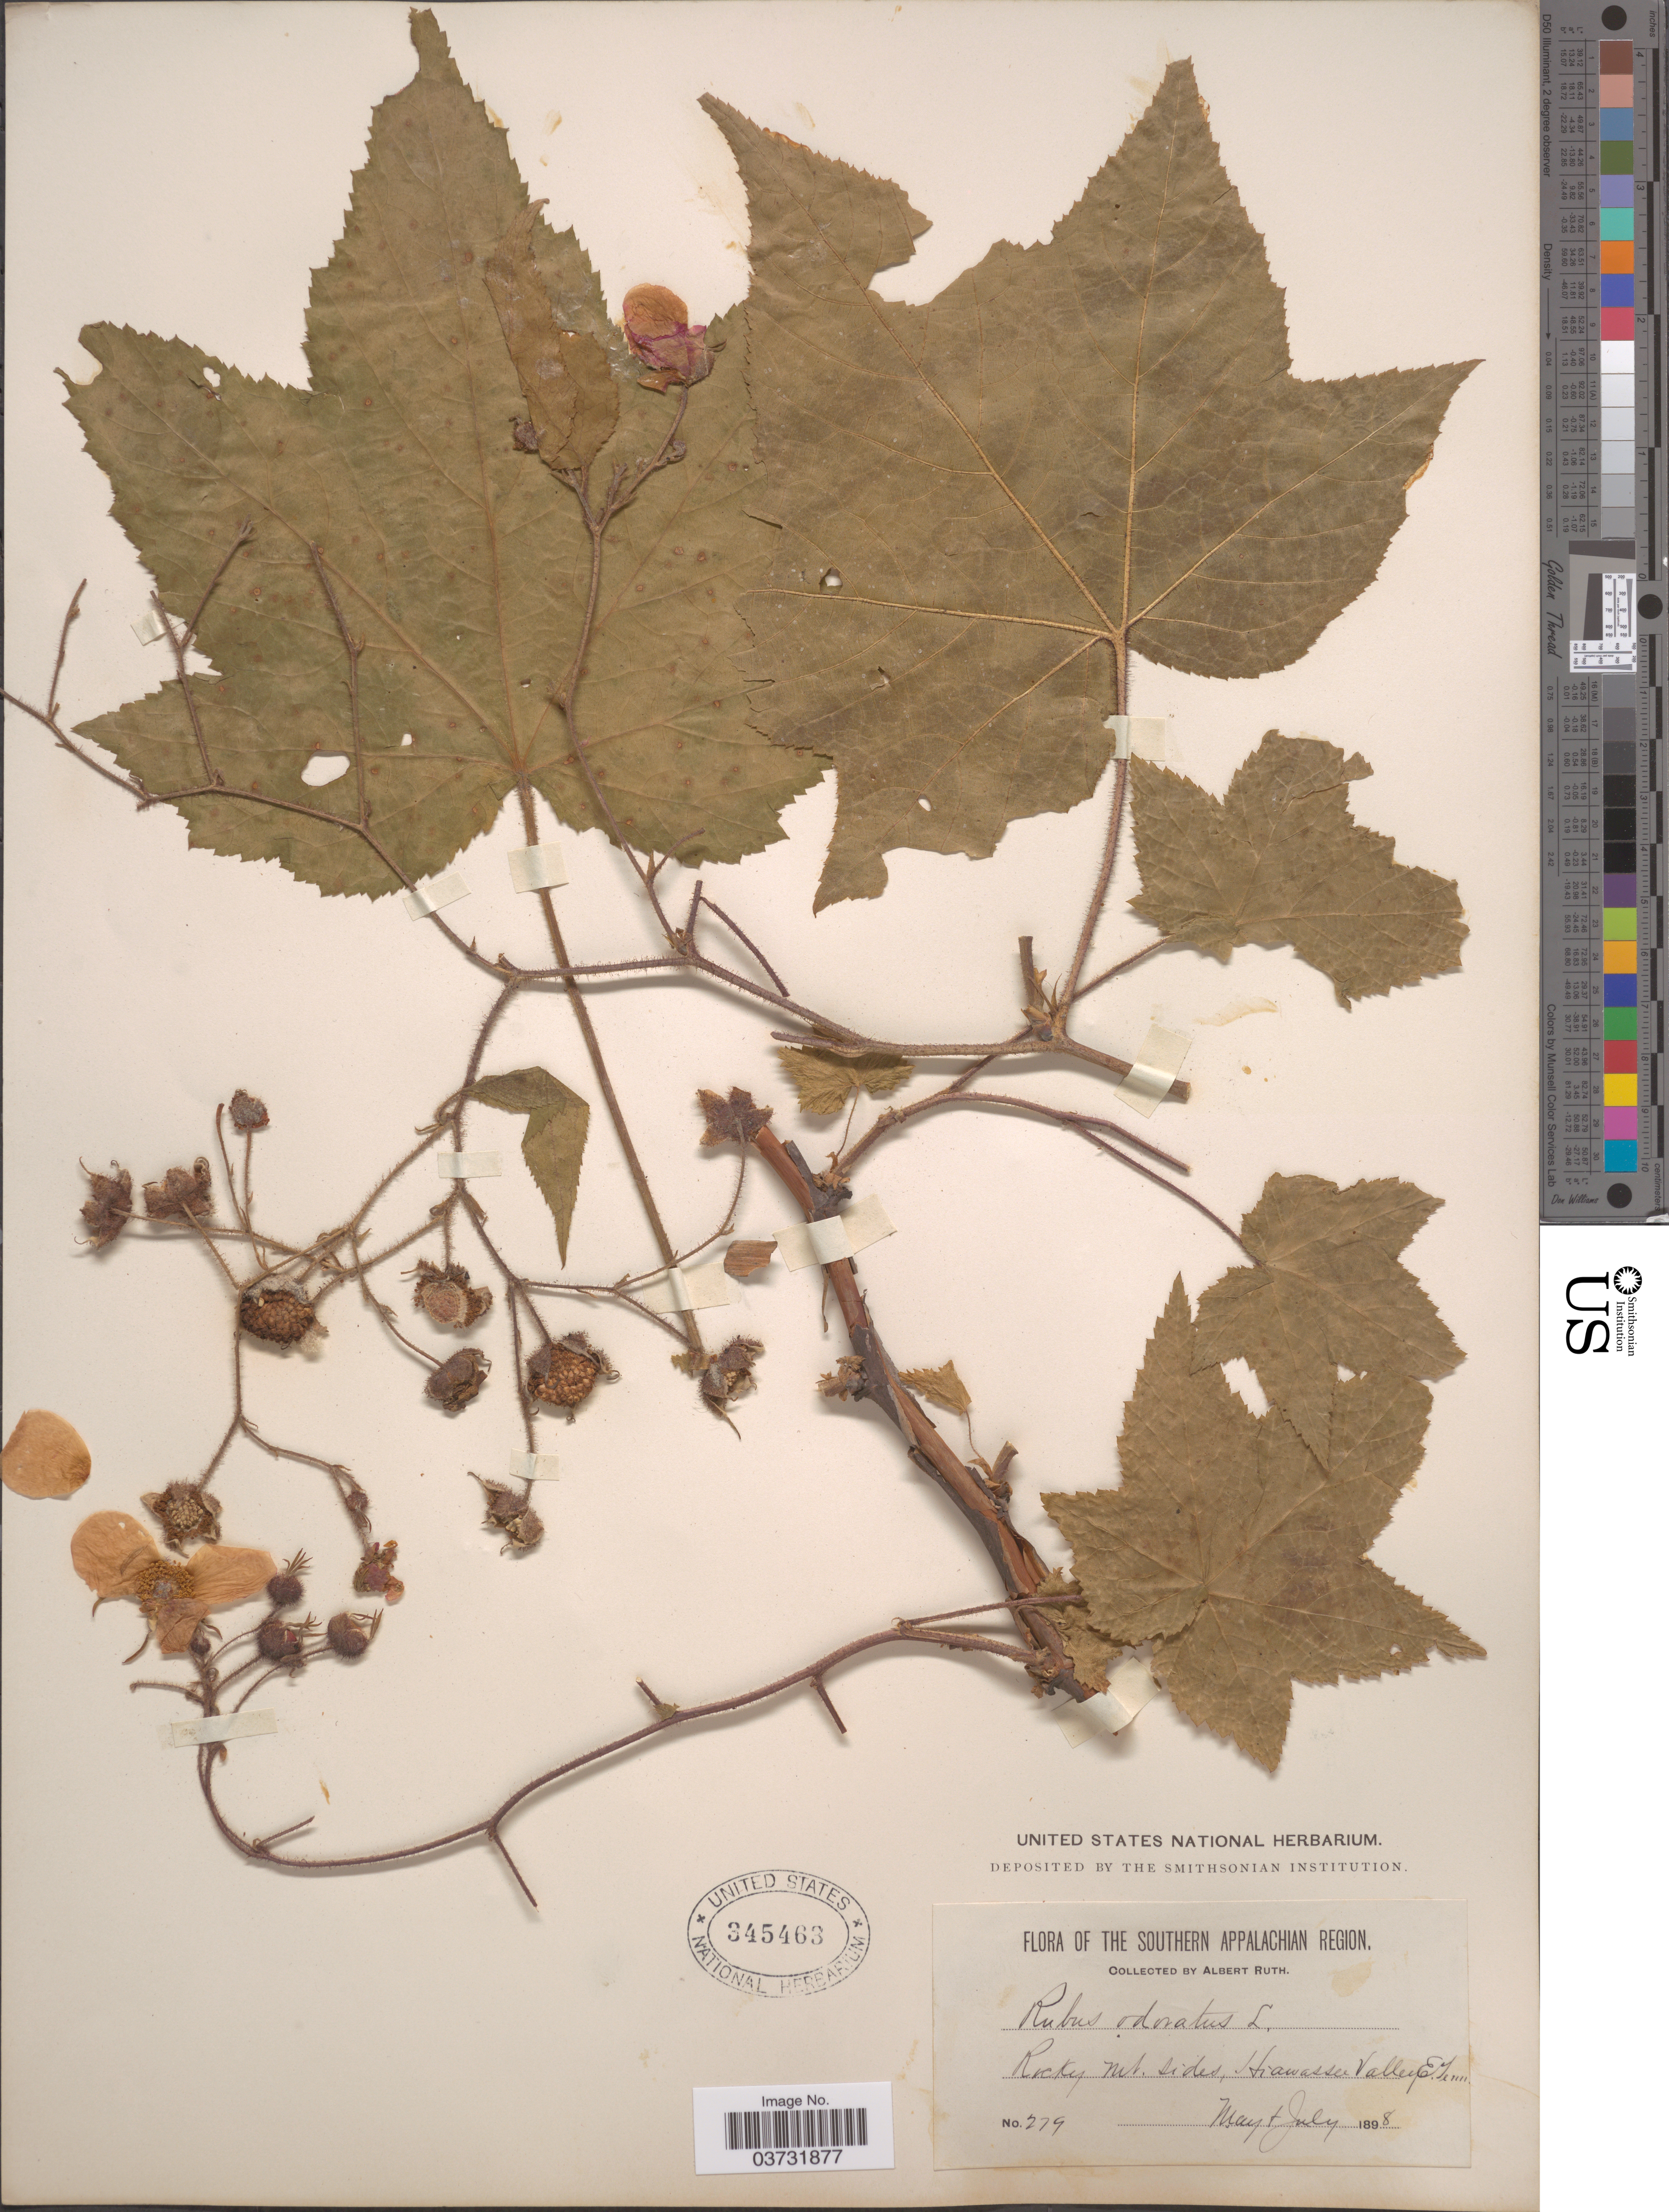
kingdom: Plantae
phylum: Tracheophyta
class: Magnoliopsida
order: Rosales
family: Rosaceae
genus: Rubus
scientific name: Rubus odoratus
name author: L.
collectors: A. Ruth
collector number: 279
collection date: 1898-05/1898-07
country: United States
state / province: Tennessee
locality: Southern Appalachian Region. Ricky Mt. sides, Hiawassee Valley. E. Tenn.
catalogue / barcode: US 345463